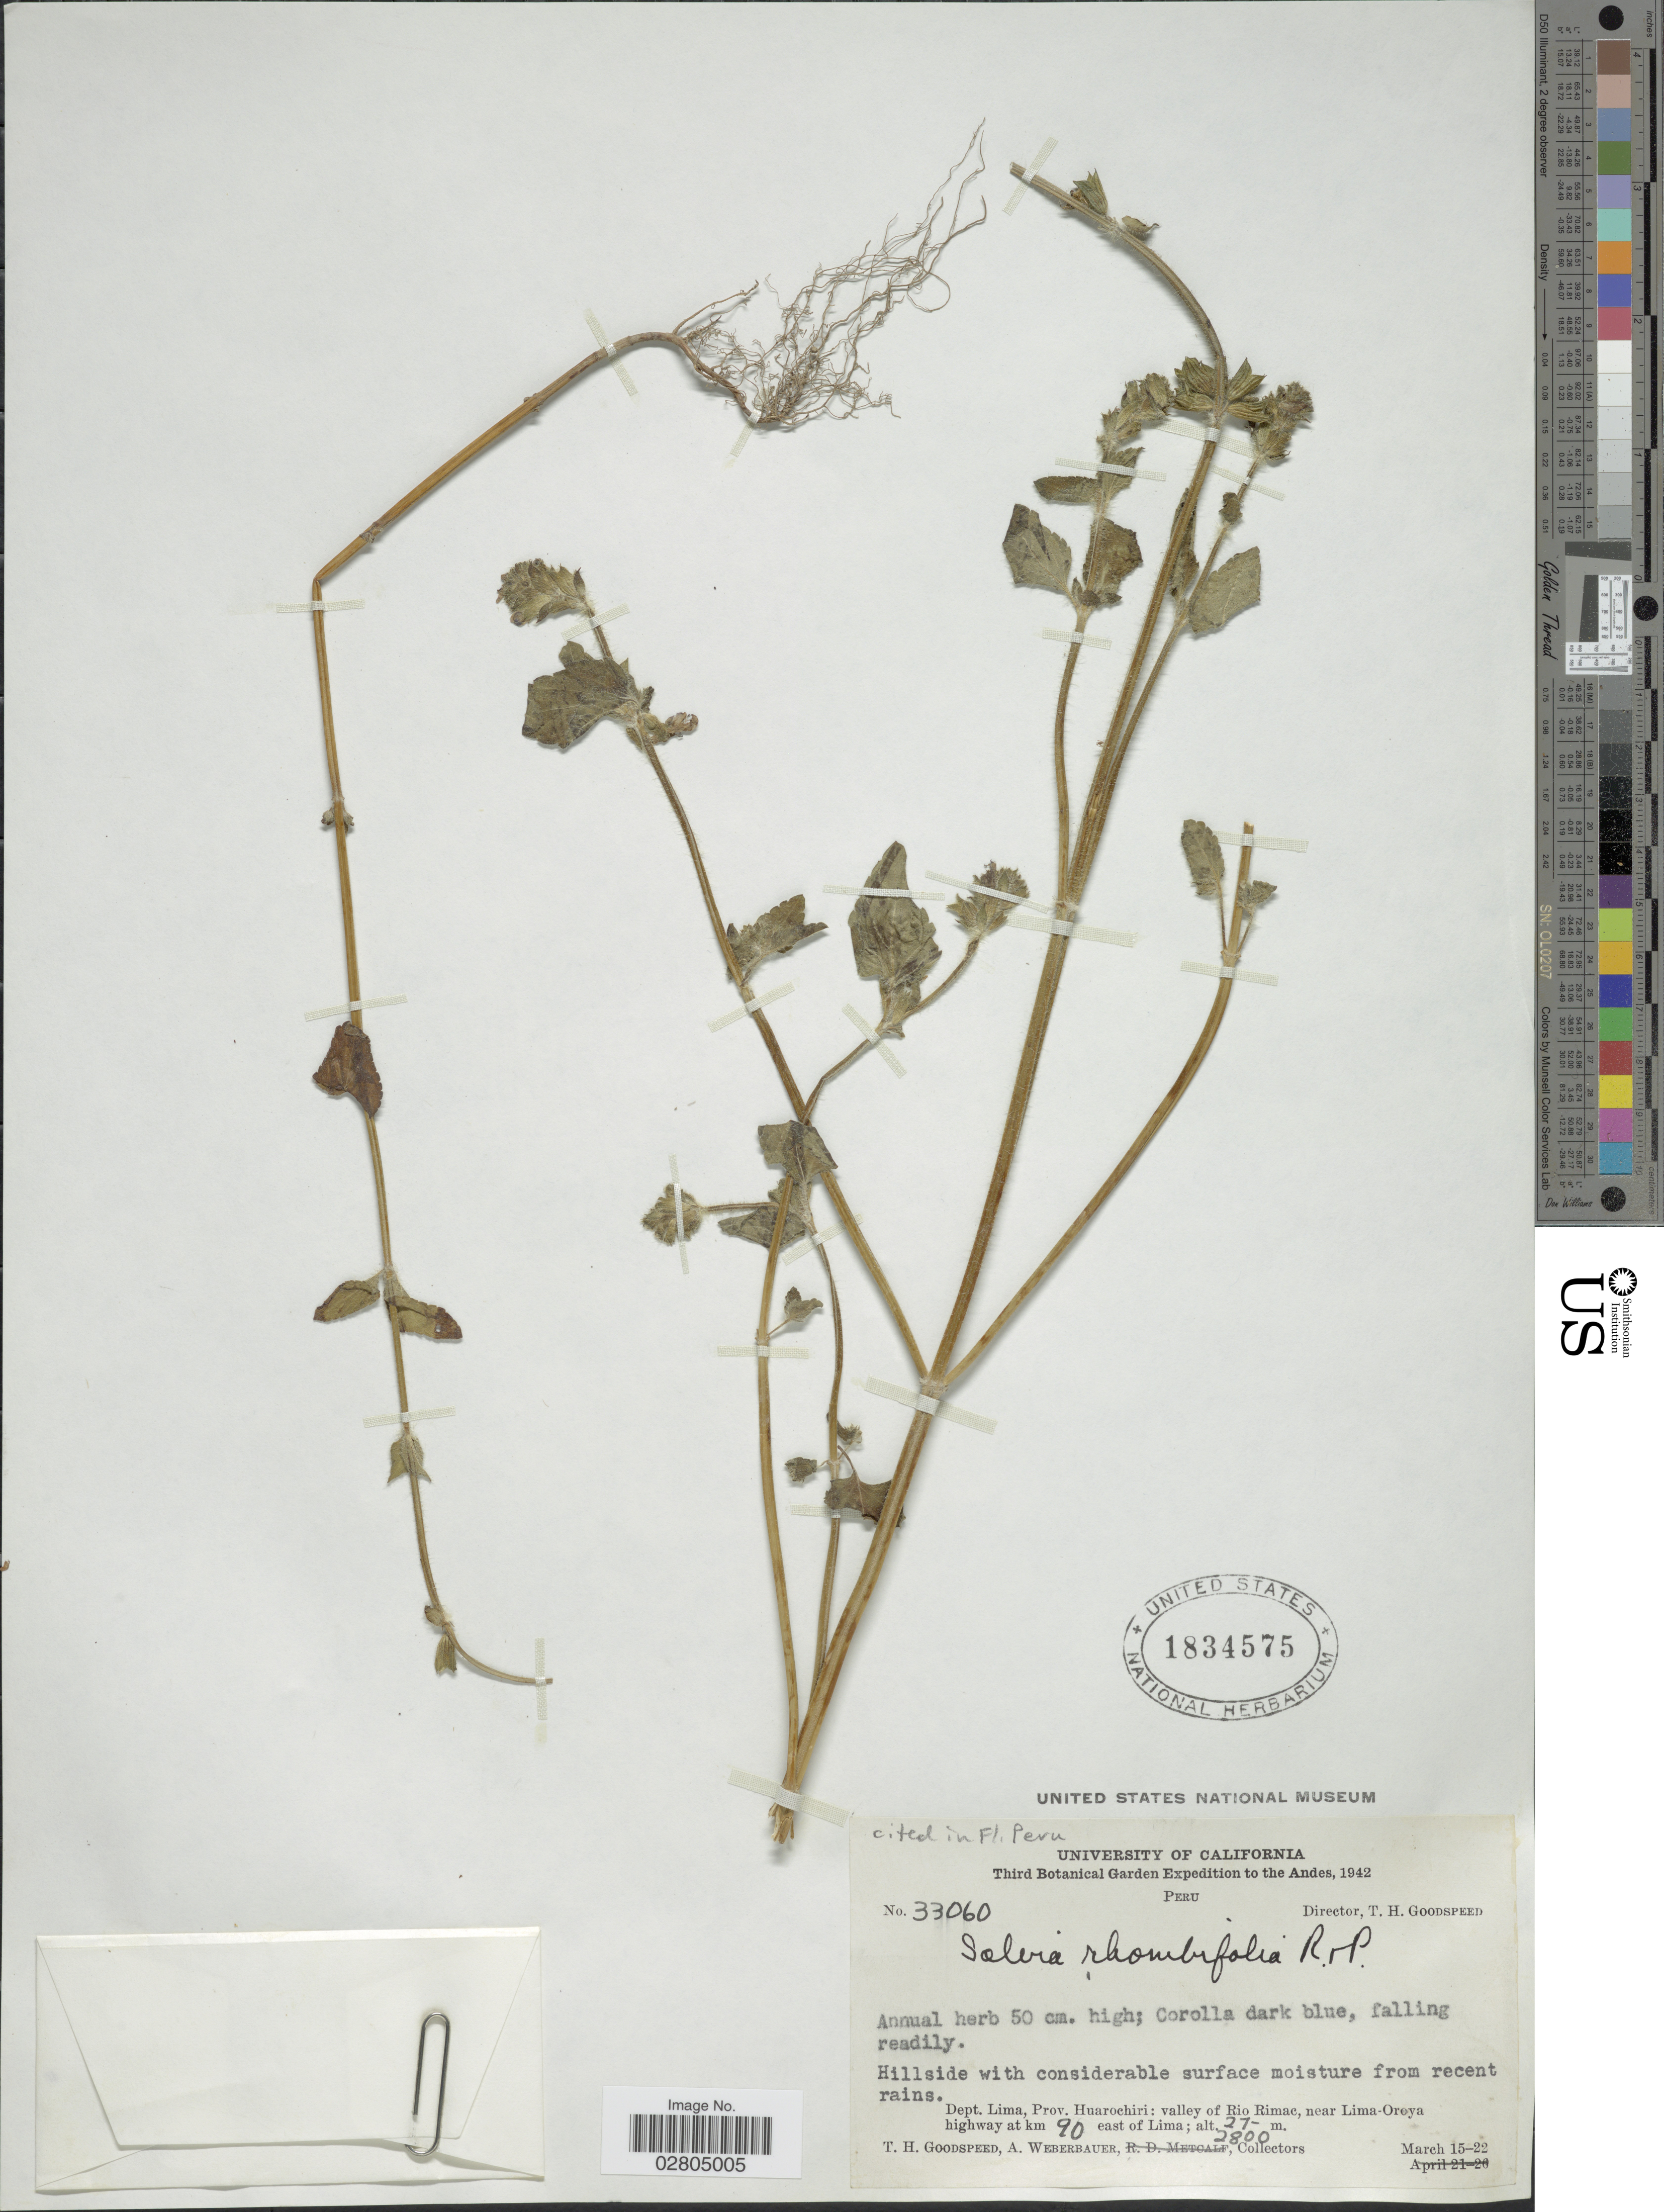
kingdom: Plantae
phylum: Tracheophyta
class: Magnoliopsida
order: Lamiales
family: Lamiaceae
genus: Salvia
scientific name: Salvia rhombifolia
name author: Ruiz & Pav.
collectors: T. Goodspeed & A. Weberbauer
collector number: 33060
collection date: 1942-03-15/1942-03-22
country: Peru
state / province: Lima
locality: Andes. Dept. Lima, Prov. Huarochiri, valley of Rio Rimac, near Lima-Oreya highway at km 90 east of Lima.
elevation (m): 2700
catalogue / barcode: US 1834575